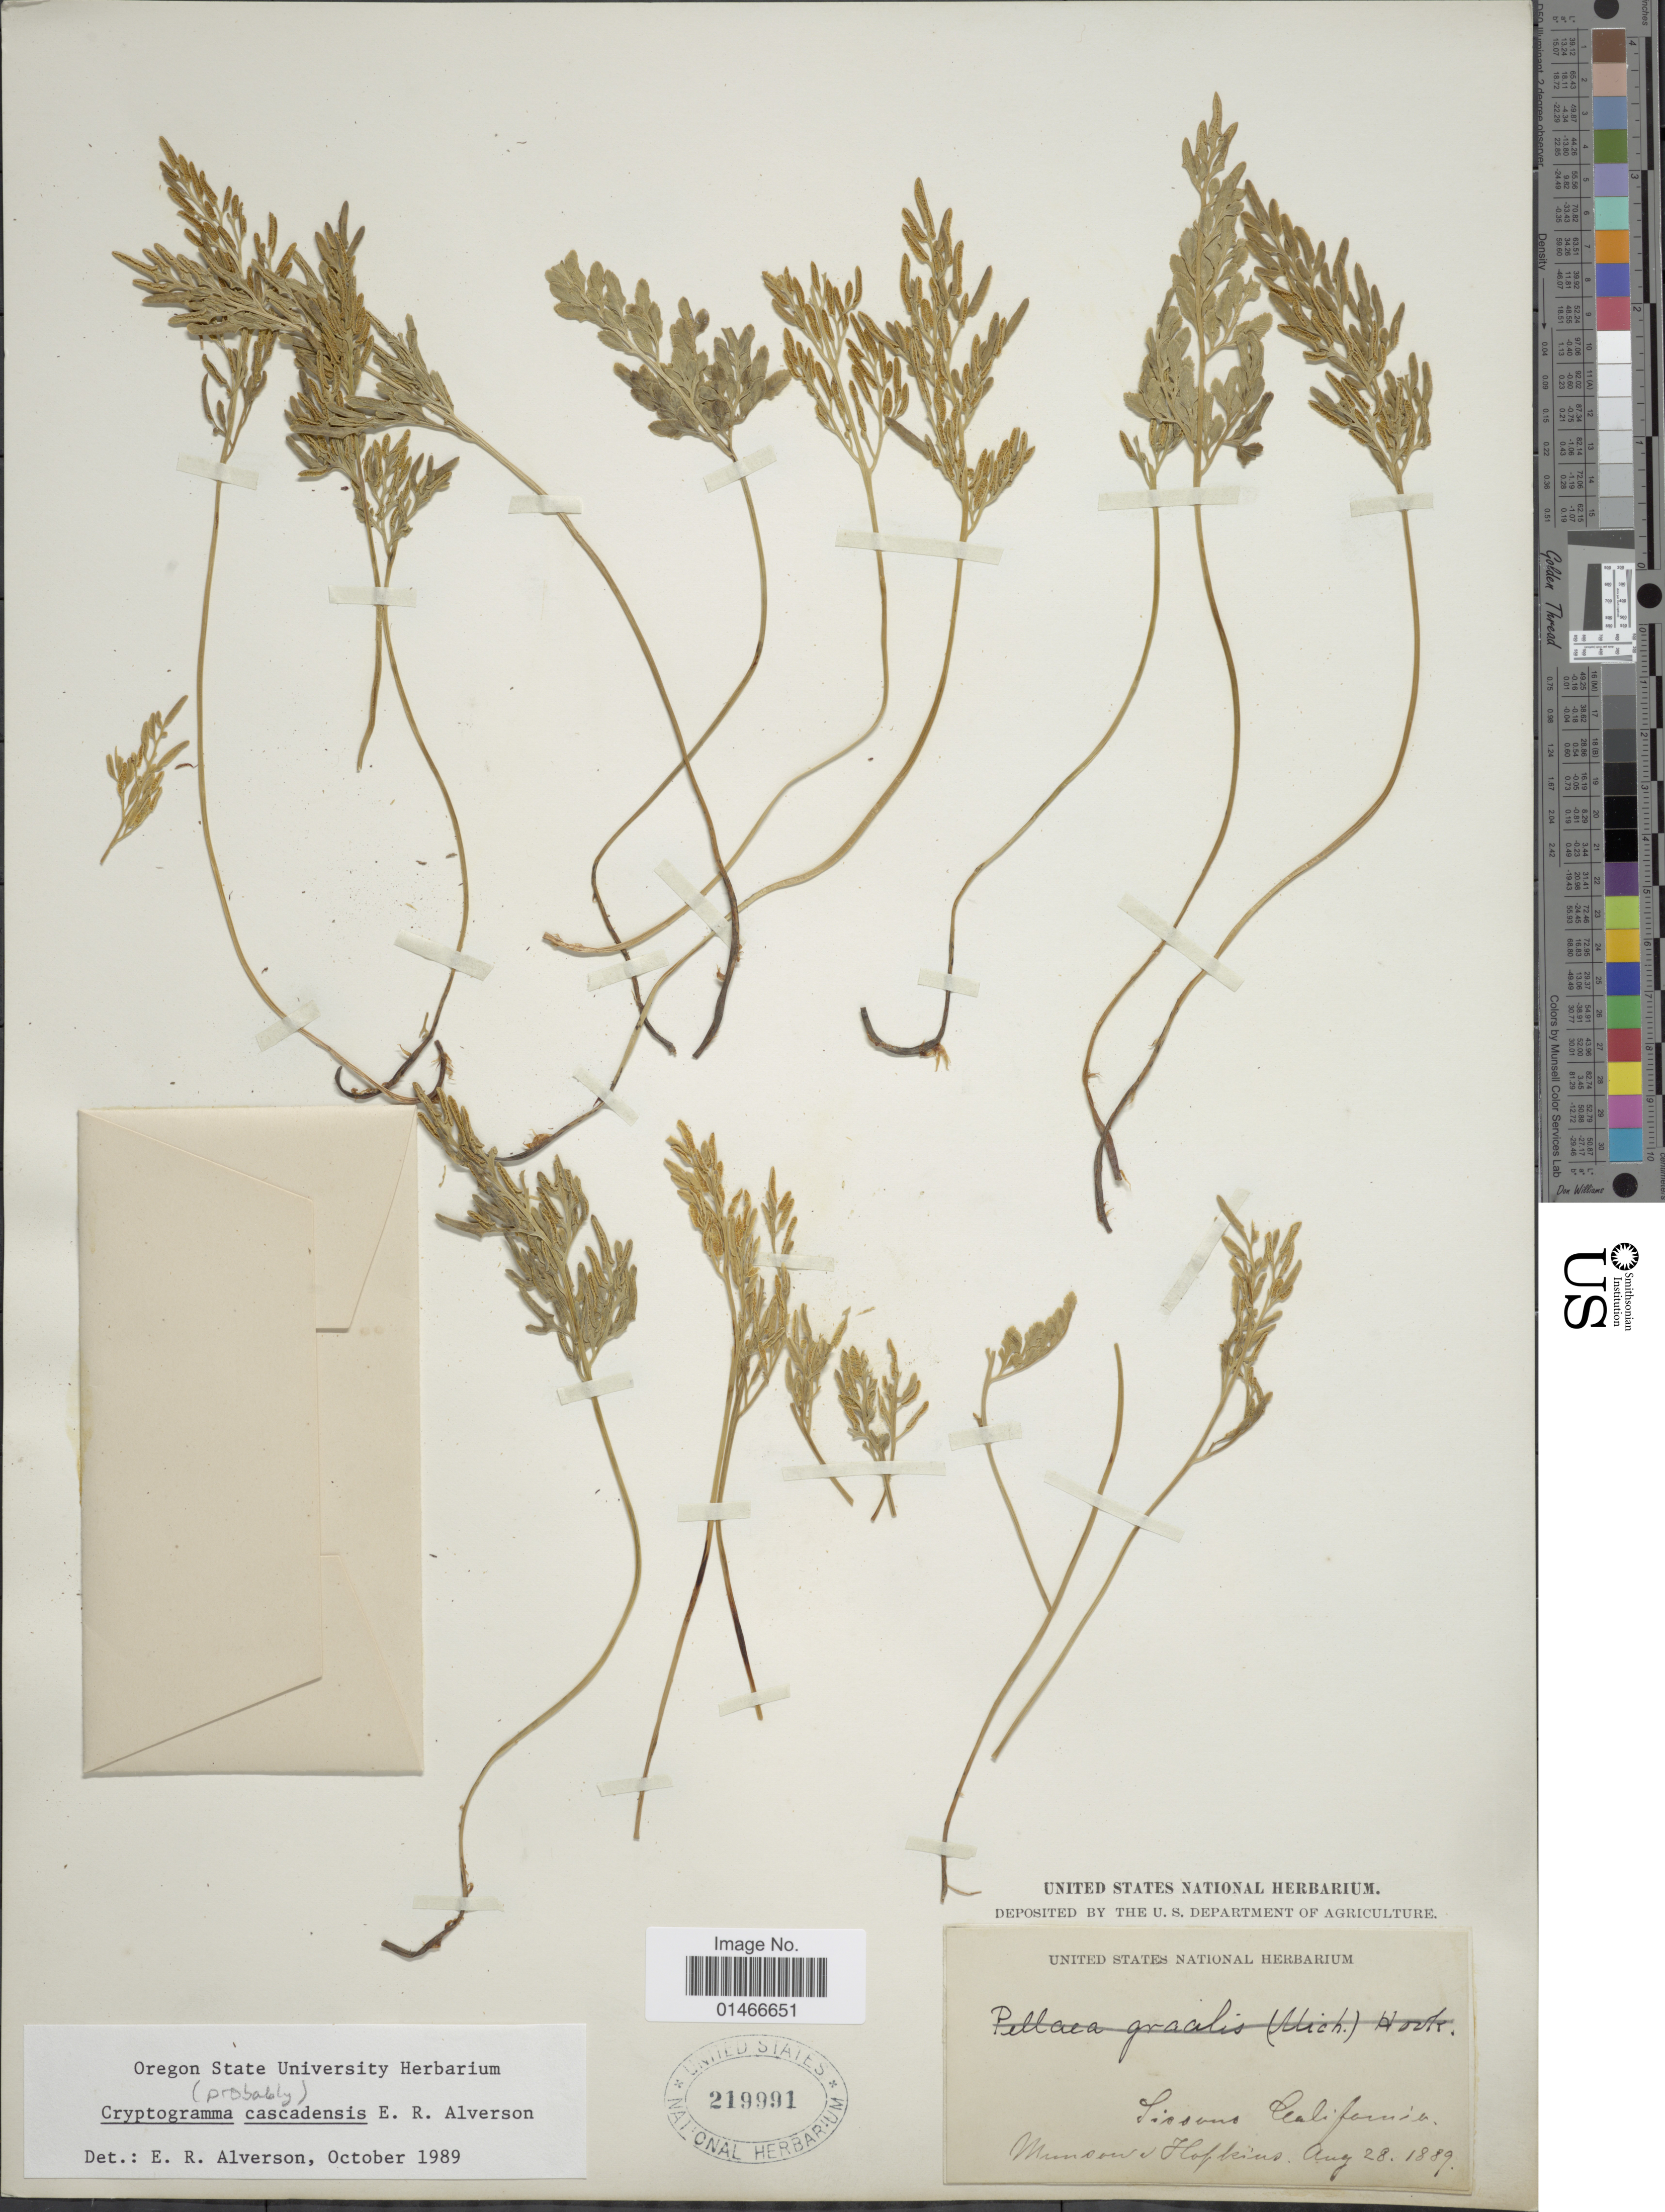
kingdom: Plantae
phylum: Tracheophyta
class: Polypodiopsida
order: Polypodiales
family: Pteridaceae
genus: Cryptogramma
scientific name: Cryptogramma cascadensis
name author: Alverson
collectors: -. Munson & -- Hopkins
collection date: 1889-08-28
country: United States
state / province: California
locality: Lissons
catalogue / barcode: US 219991